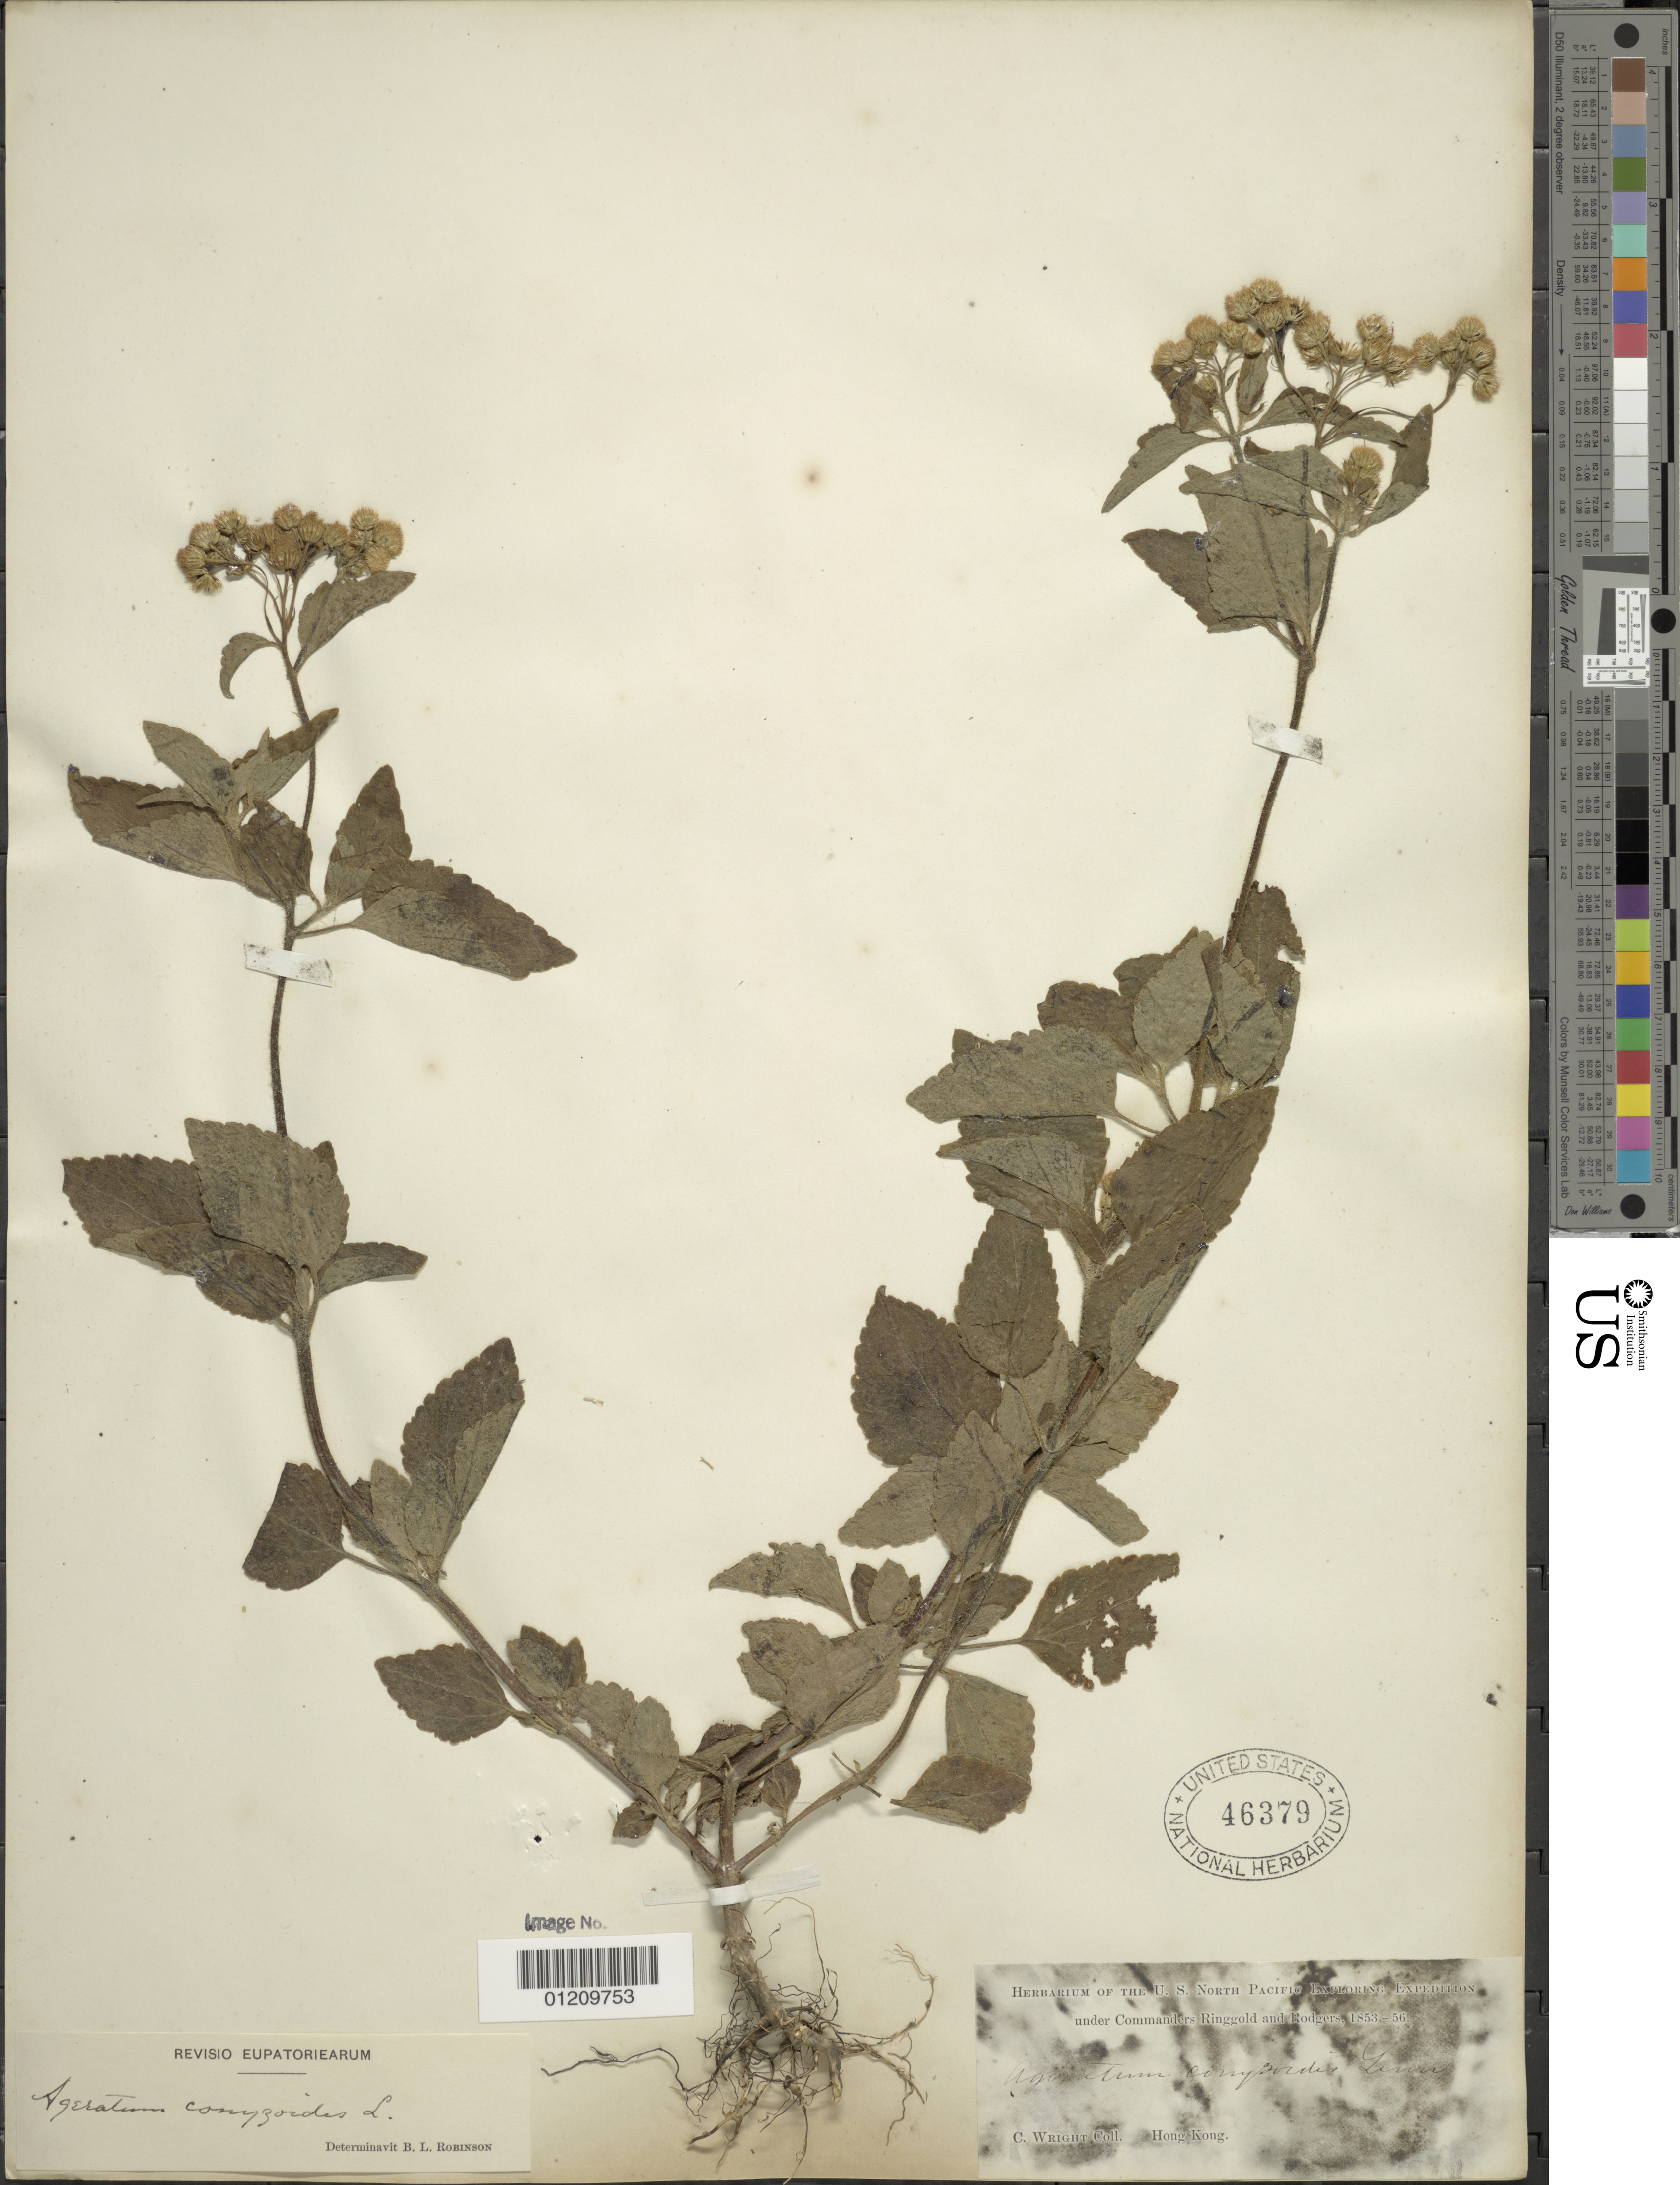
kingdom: Plantae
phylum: Tracheophyta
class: Magnoliopsida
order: Asterales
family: Asteraceae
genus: Ageratum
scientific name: Ageratum conyzoides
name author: L.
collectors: C. Wright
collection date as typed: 1853 to -- -- 1856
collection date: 1853/1856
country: China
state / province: Hong Kong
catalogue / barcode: US 46379